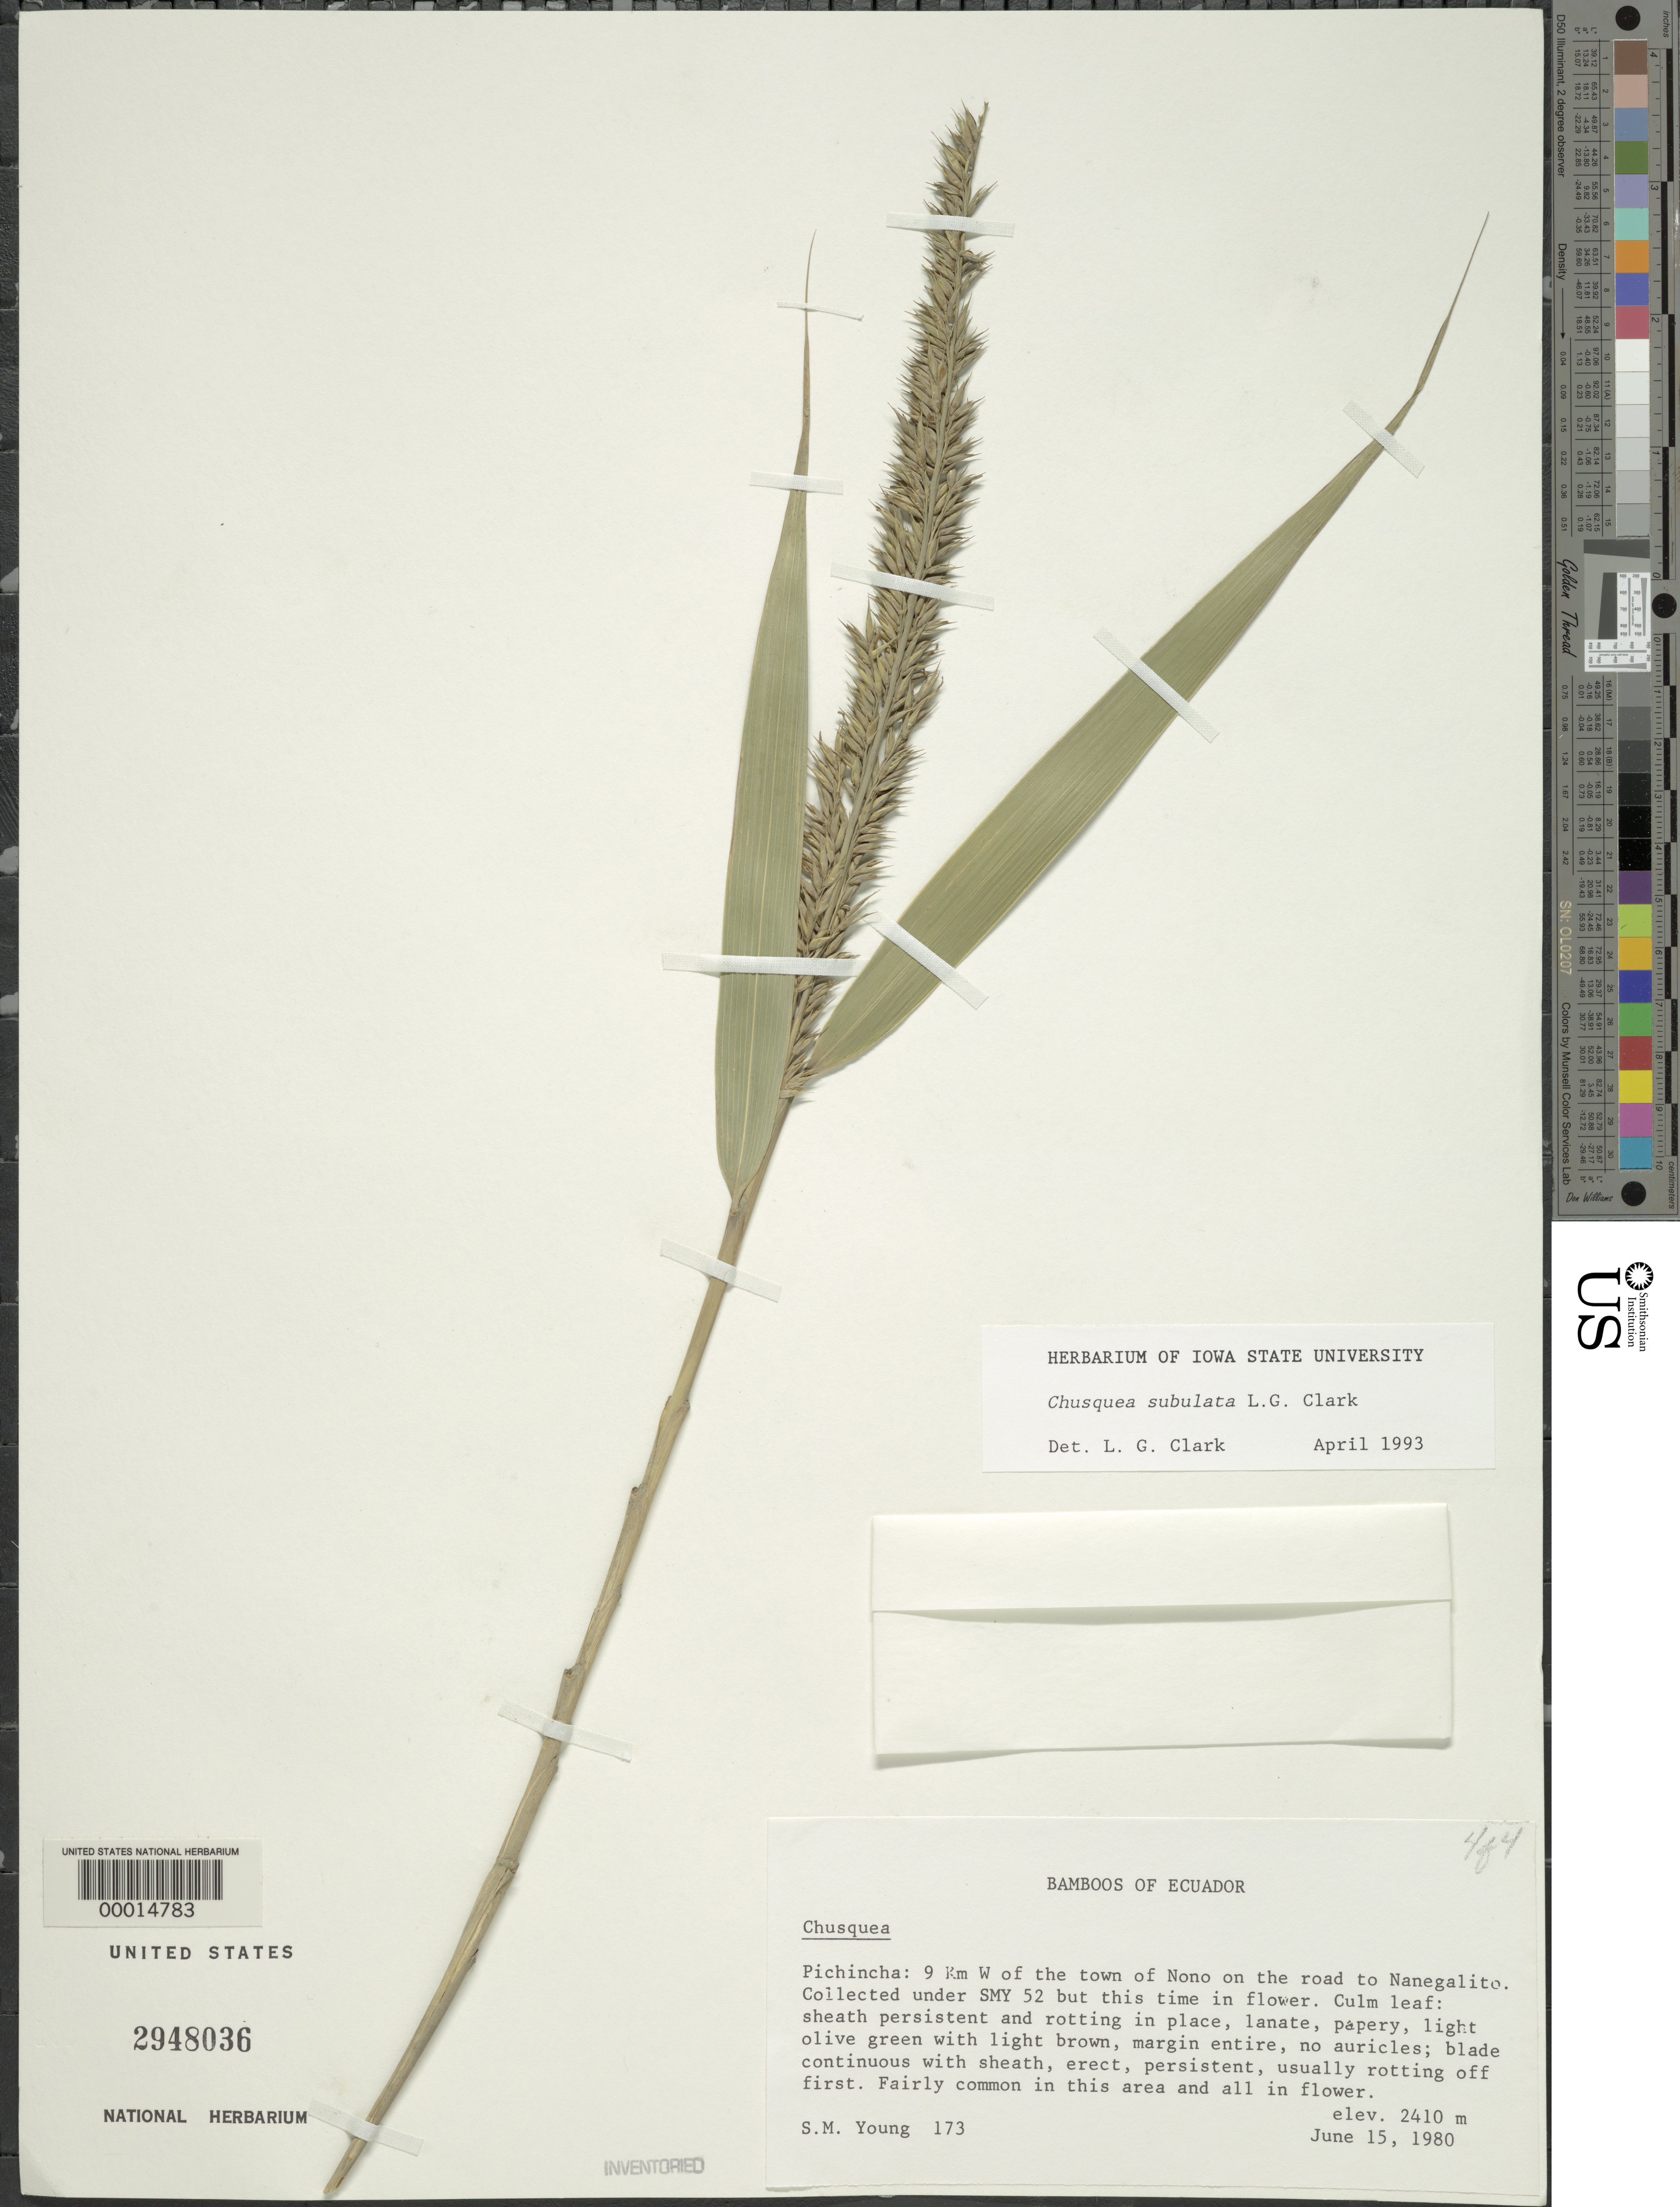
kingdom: Plantae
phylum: Tracheophyta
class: Liliopsida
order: Poales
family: Poaceae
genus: Chusquea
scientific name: Chusquea subulata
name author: L.G. Clark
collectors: S. Young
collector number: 173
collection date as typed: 15 Jun 1980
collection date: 1980-06-15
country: Ecuador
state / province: Pichincha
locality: Nono/nanegalito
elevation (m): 2410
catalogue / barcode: US 2948036